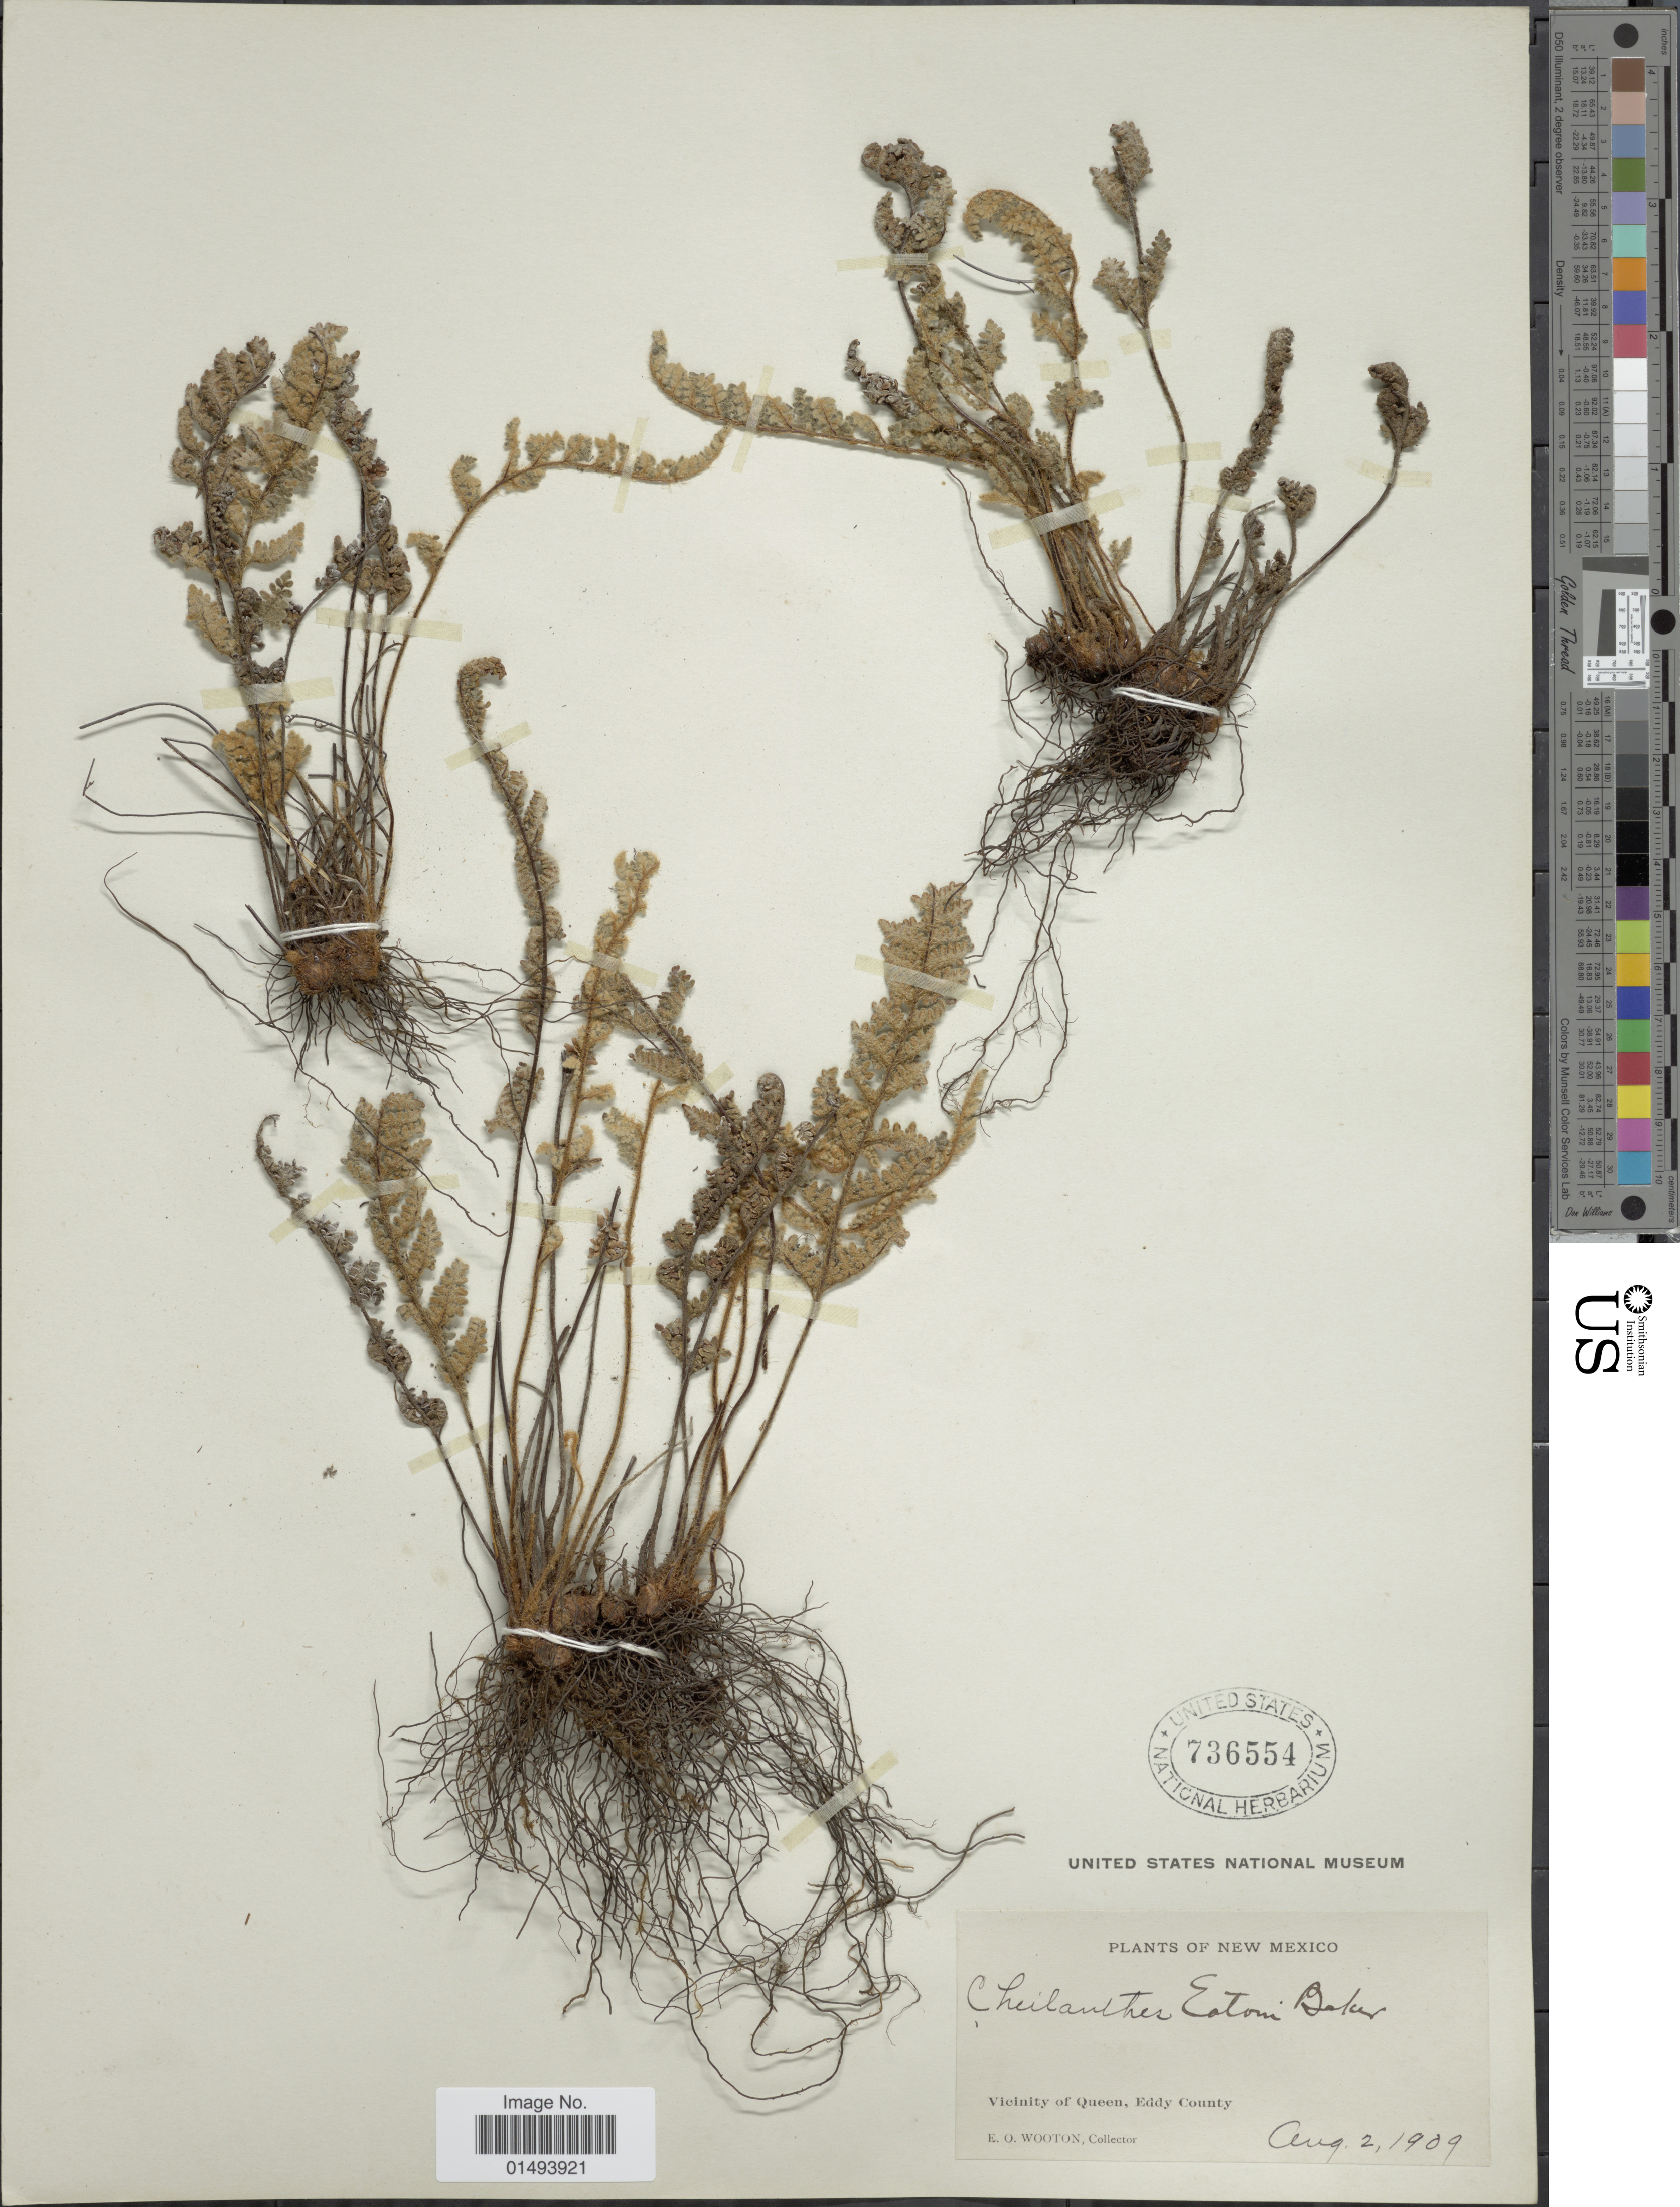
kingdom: Plantae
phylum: Tracheophyta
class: Polypodiopsida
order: Polypodiales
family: Pteridaceae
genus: Myriopteris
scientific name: Myriopteris rufa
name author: Fée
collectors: E. O. Wooton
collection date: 1909-08-02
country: United States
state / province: New Mexico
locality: Plants of New Mexico, Vicinity of Queen, Eddy County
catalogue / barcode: US 736554